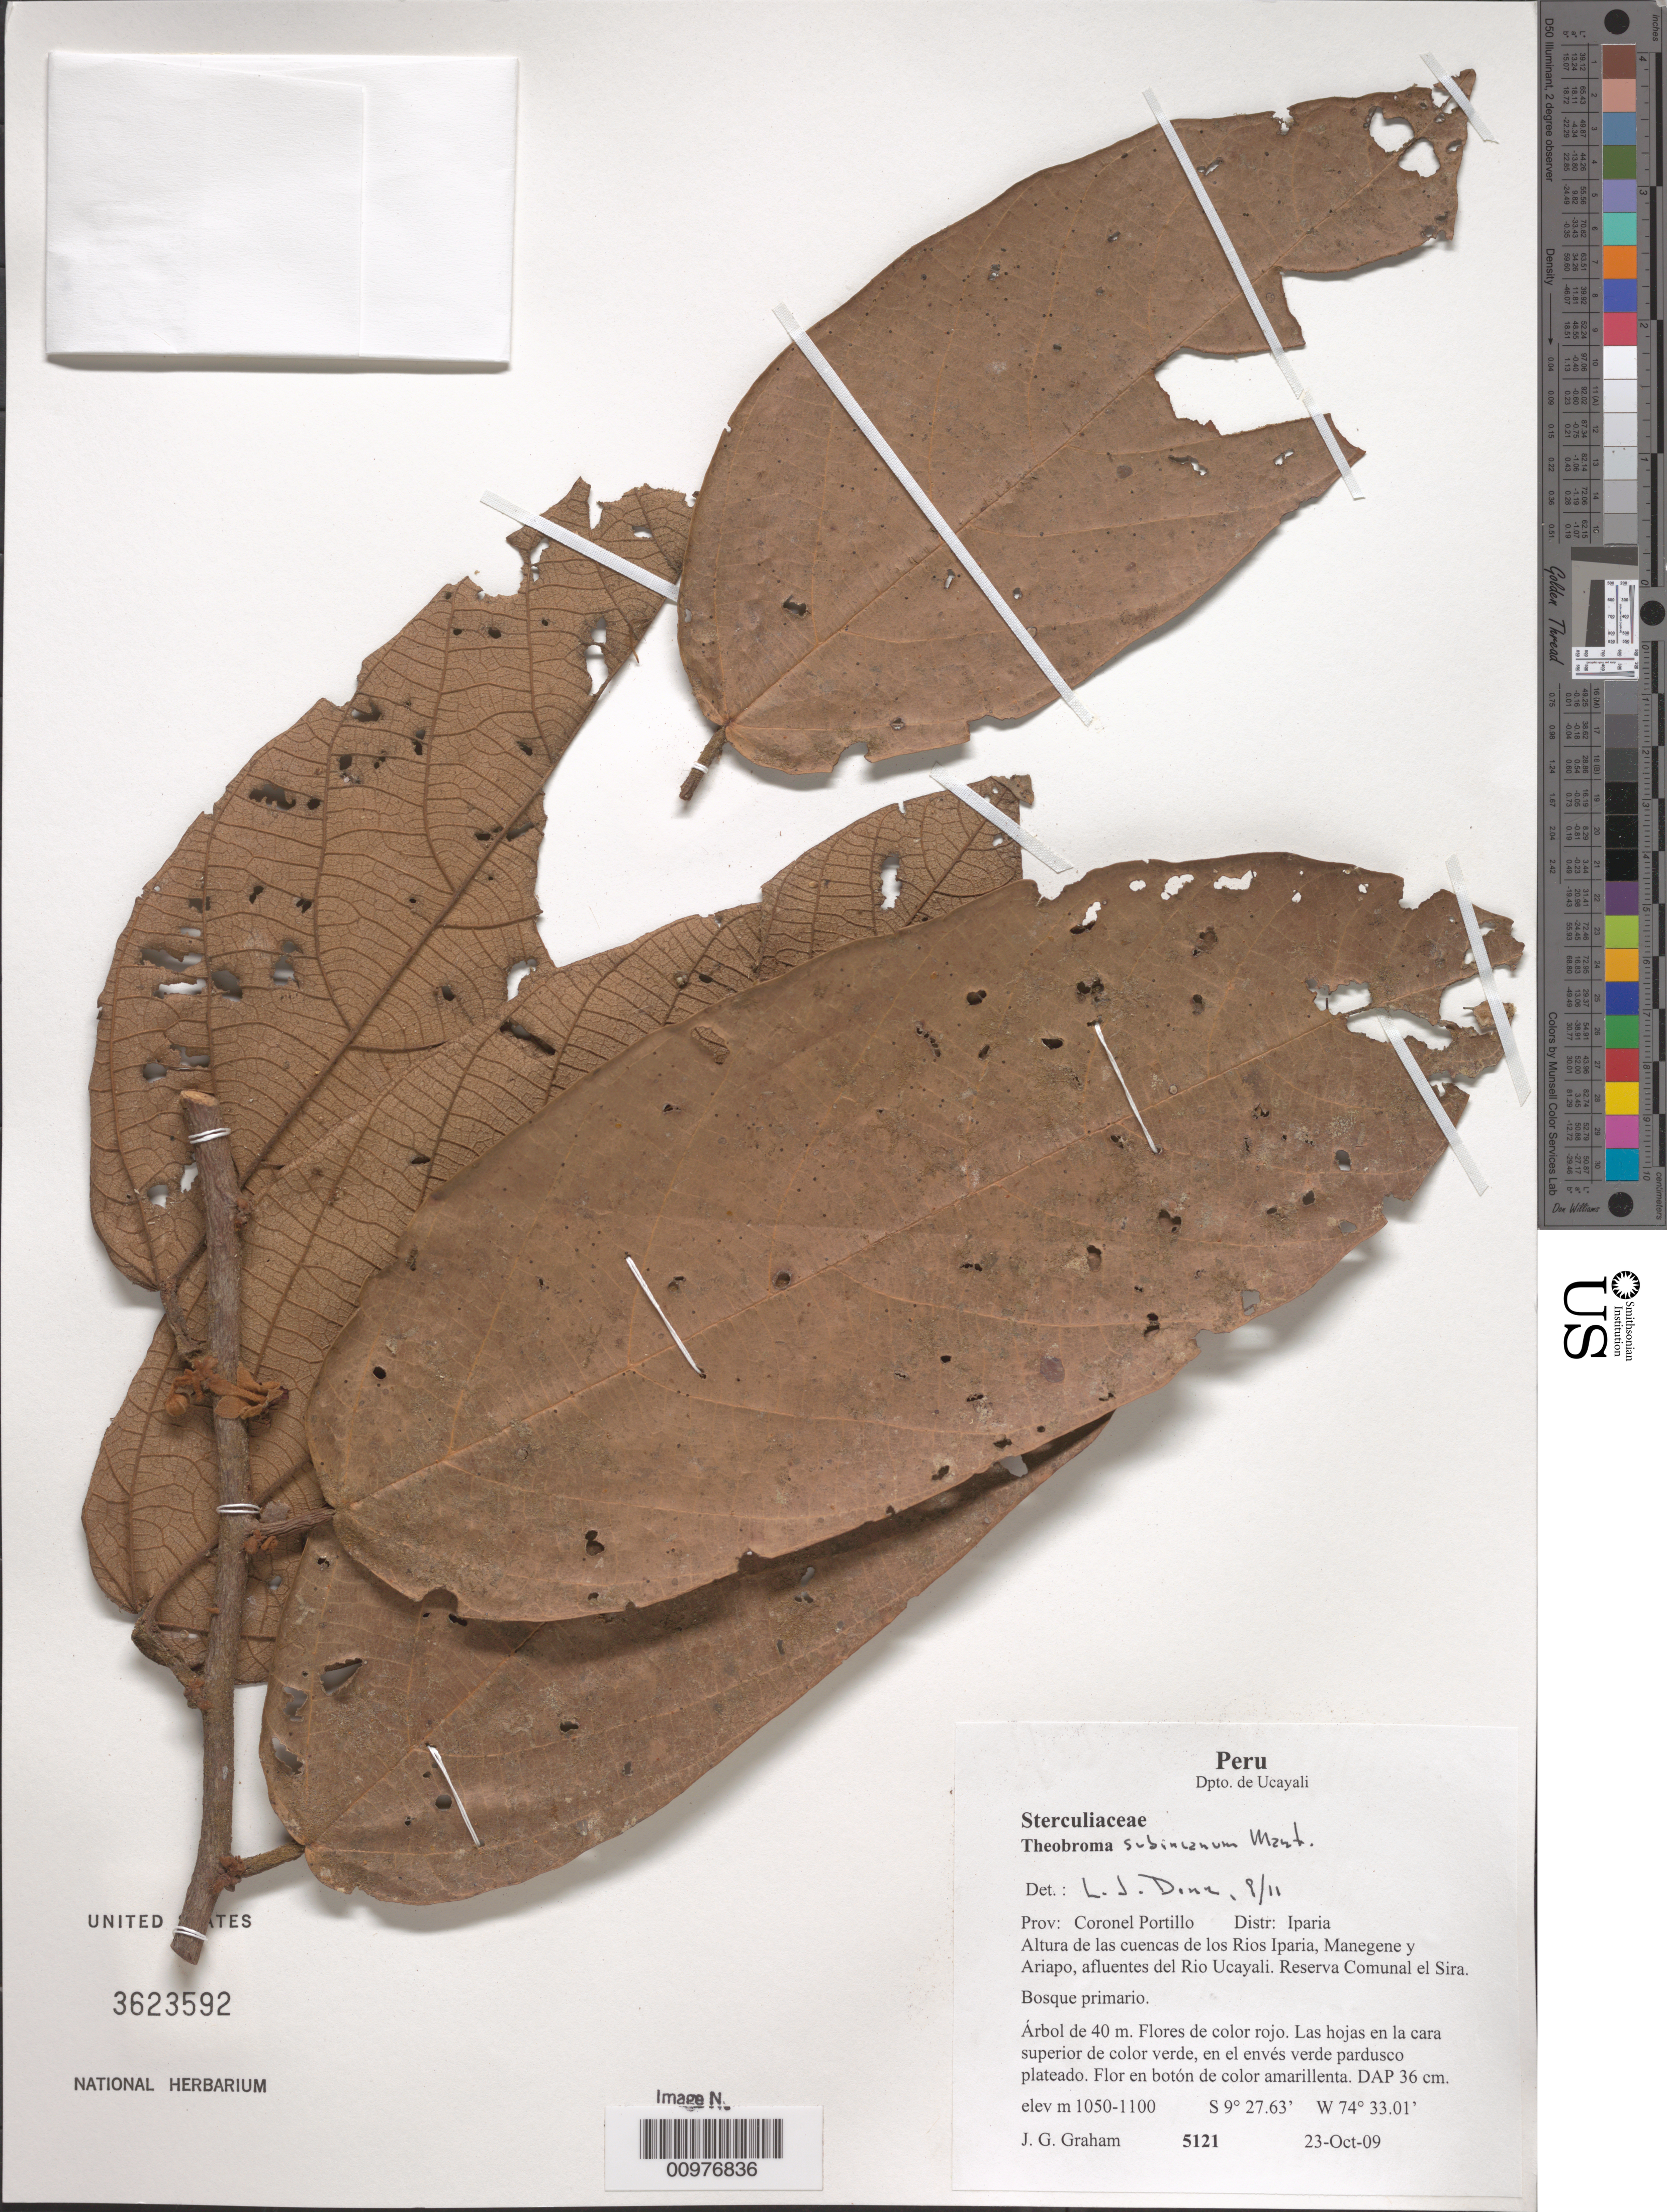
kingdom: Plantae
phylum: Tracheophyta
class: Magnoliopsida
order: Malvales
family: Malvaceae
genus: Theobroma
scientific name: Theobroma subincanum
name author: Mart.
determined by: Dorr, L. J.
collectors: J. G. Graham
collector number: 5121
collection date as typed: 23 Oct 2009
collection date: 2009-10-23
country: Peru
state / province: Ucayali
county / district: Coronel Portillo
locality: Altura de las cuencas de los Rios Iparia, Manegene y Ariapo, afluentes del Rio Ucayali, Reserva Comunal el Sira.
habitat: Bosque primario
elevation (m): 1050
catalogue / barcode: US 3623592